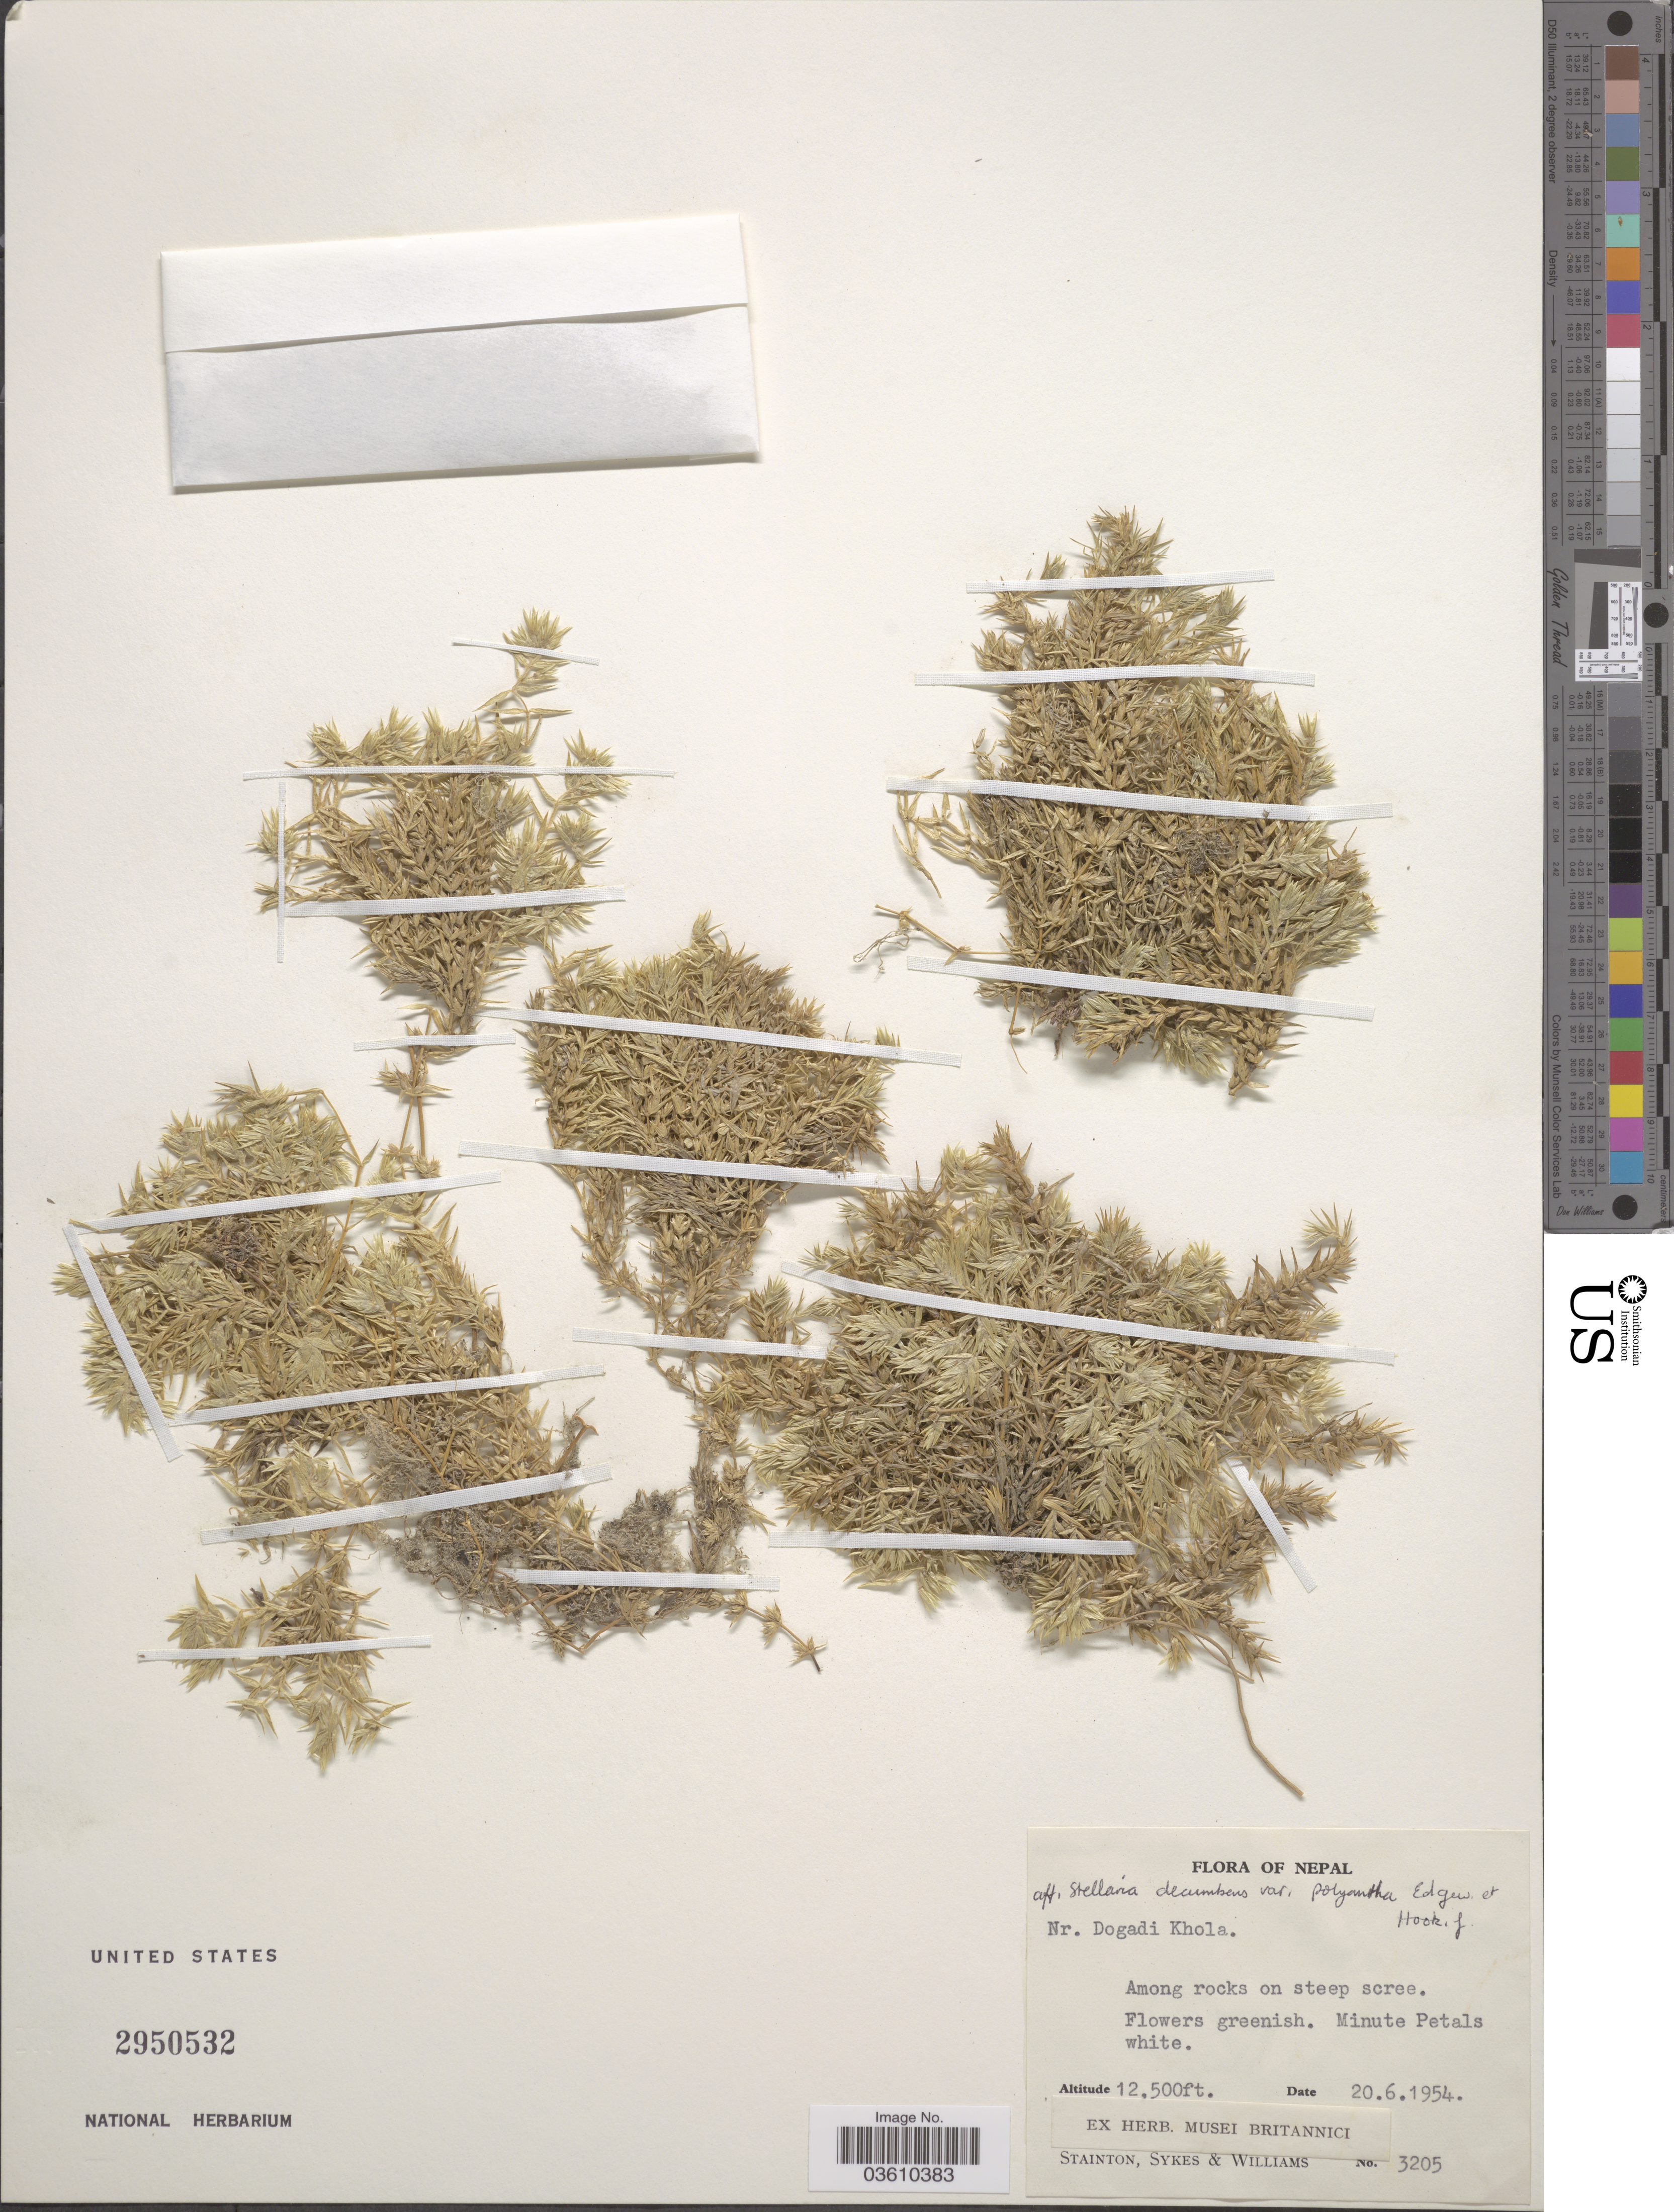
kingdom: Plantae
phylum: Tracheophyta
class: Magnoliopsida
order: Caryophyllales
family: Caryophyllaceae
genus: Stellaria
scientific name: Stellaria decumbens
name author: Edgew.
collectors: -. Stainton, Sykes, -- & -- Williams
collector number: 3205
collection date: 1954-06-20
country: Nepal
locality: Nr. Dogadi Khola.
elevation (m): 3810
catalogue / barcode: US 2950532